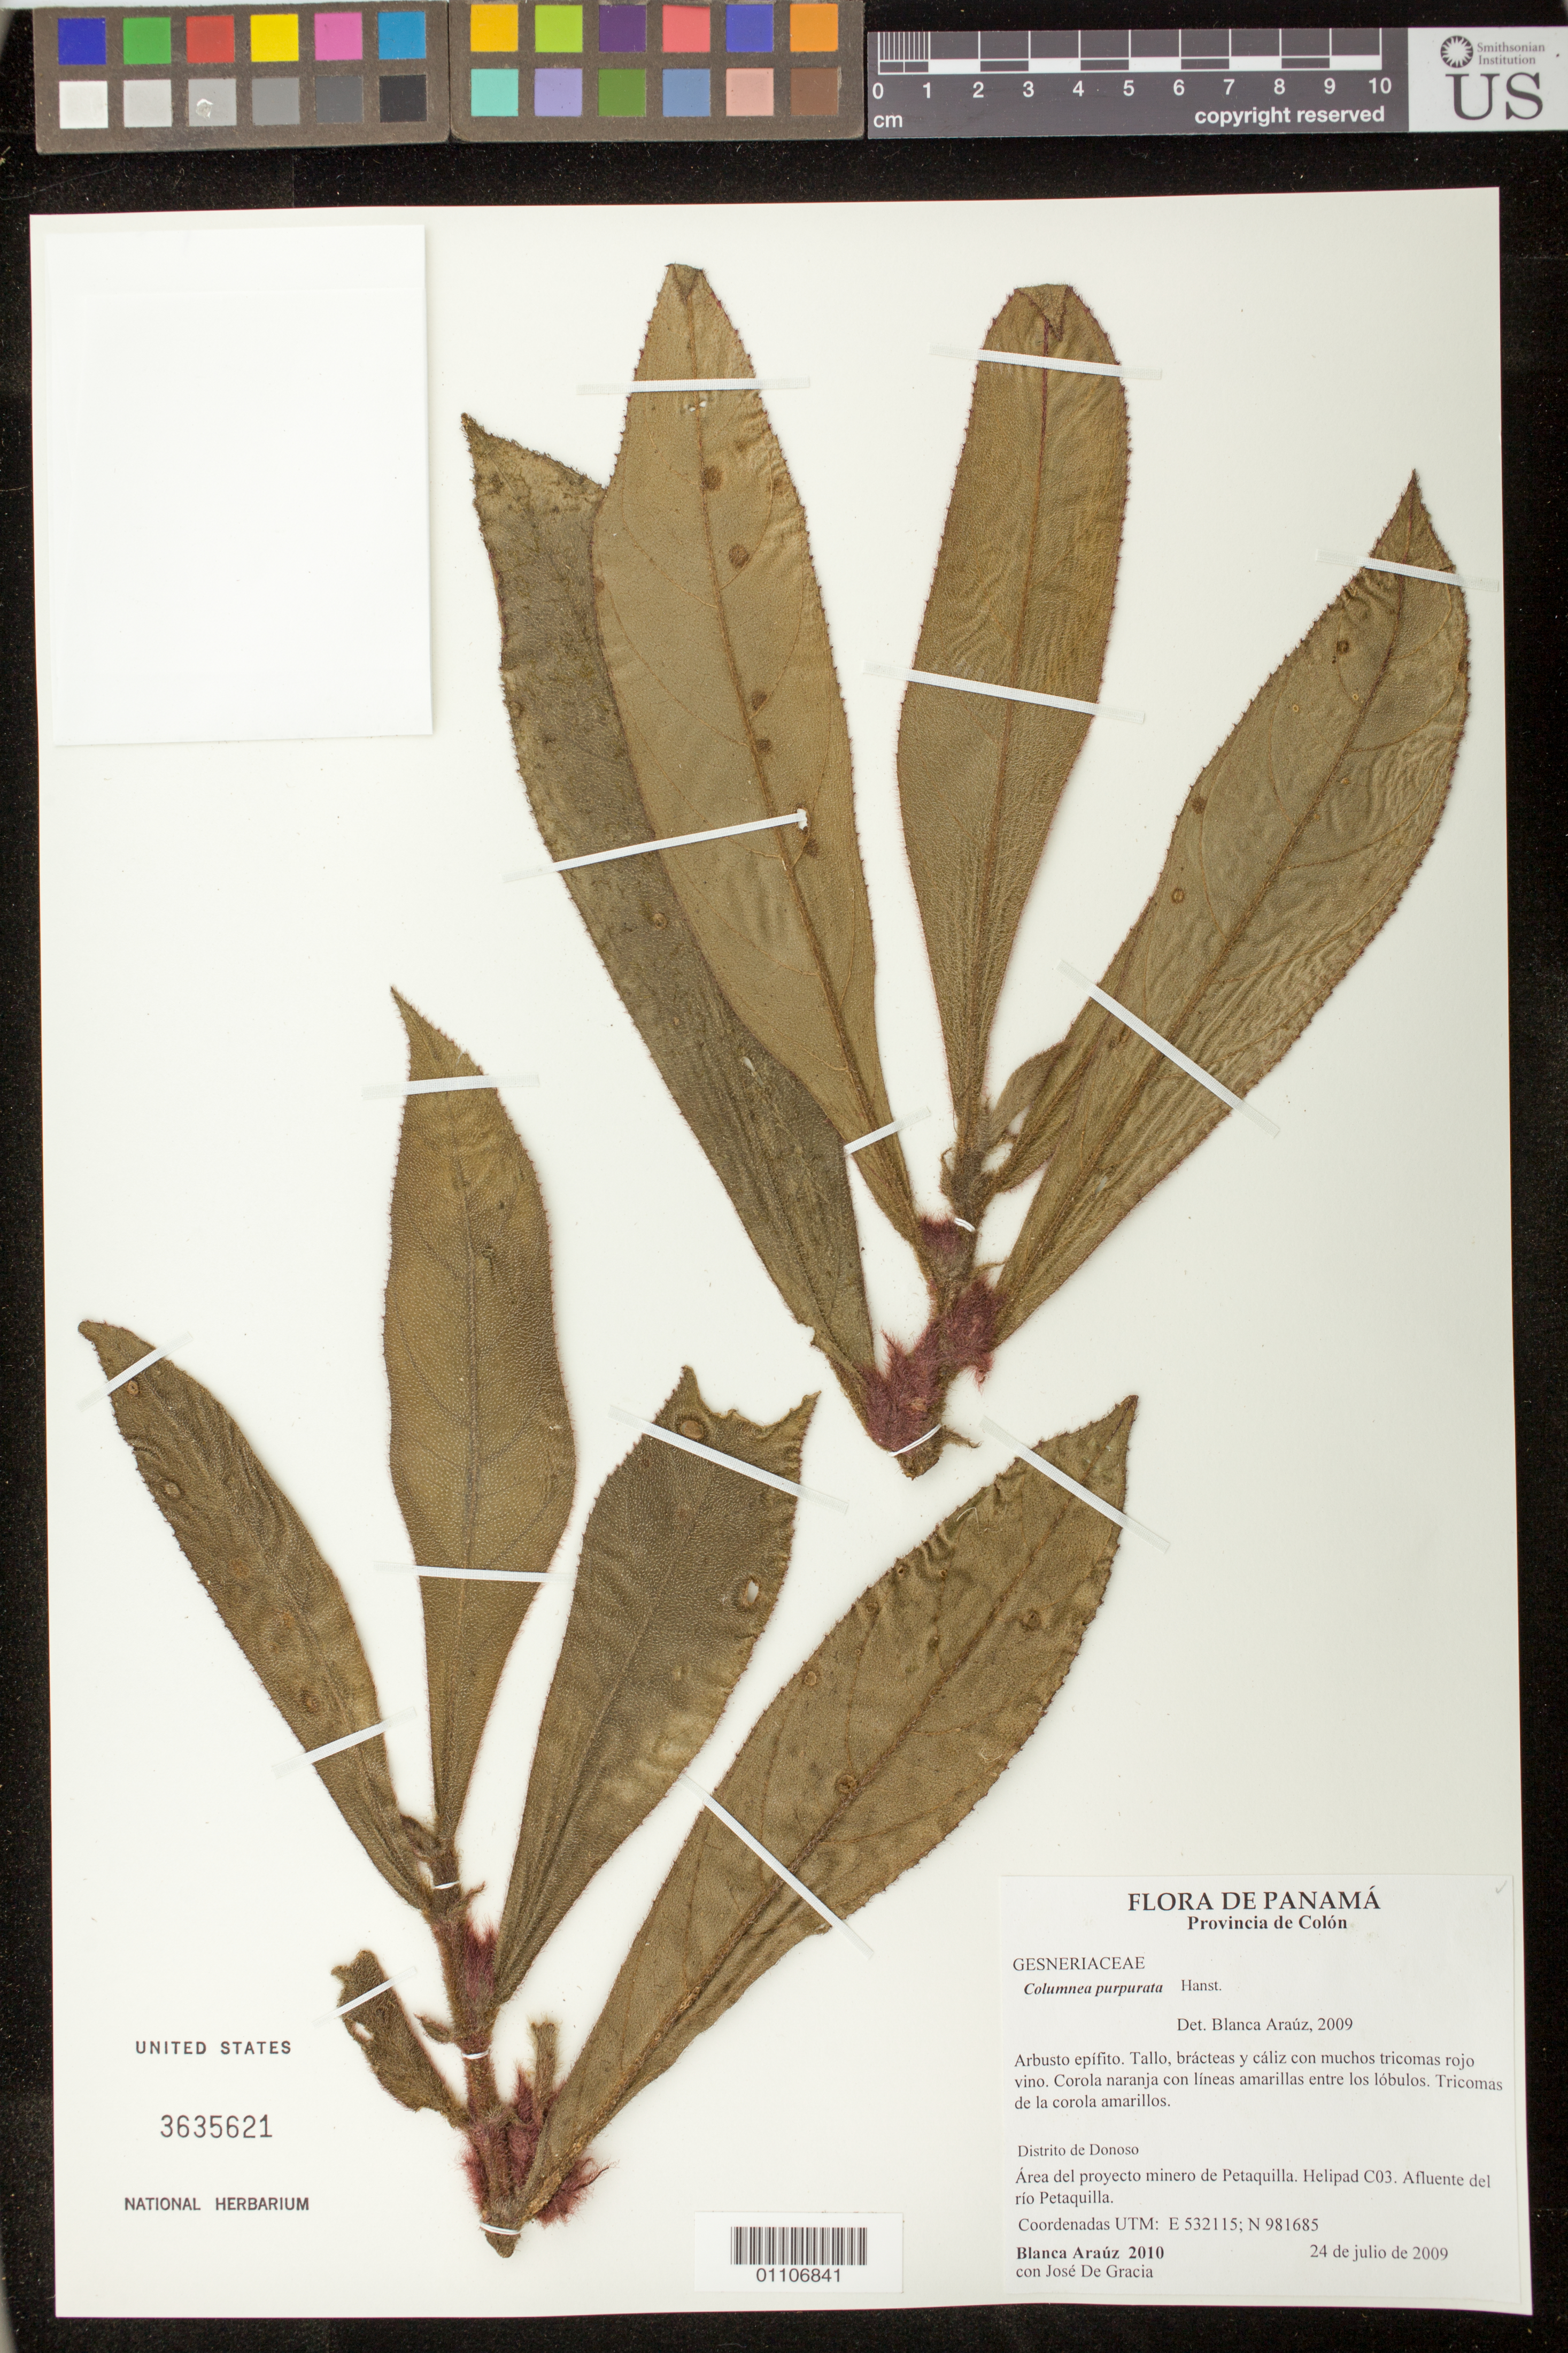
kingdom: Plantae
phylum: Tracheophyta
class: Magnoliopsida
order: Lamiales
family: Gesneriaceae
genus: Columnea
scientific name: Columnea purpurata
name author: Hanst.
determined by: Araúz, B.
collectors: B. Araúz & J. De Gracia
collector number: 2010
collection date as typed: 24 Jul 2009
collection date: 2009-07-24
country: Panama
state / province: Colón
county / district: Donoso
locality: Distrito de Donoso: Area del proyecto minero de Petaquilla. Helipad C03. Afluente del rio Petaquilla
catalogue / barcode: US 3635621